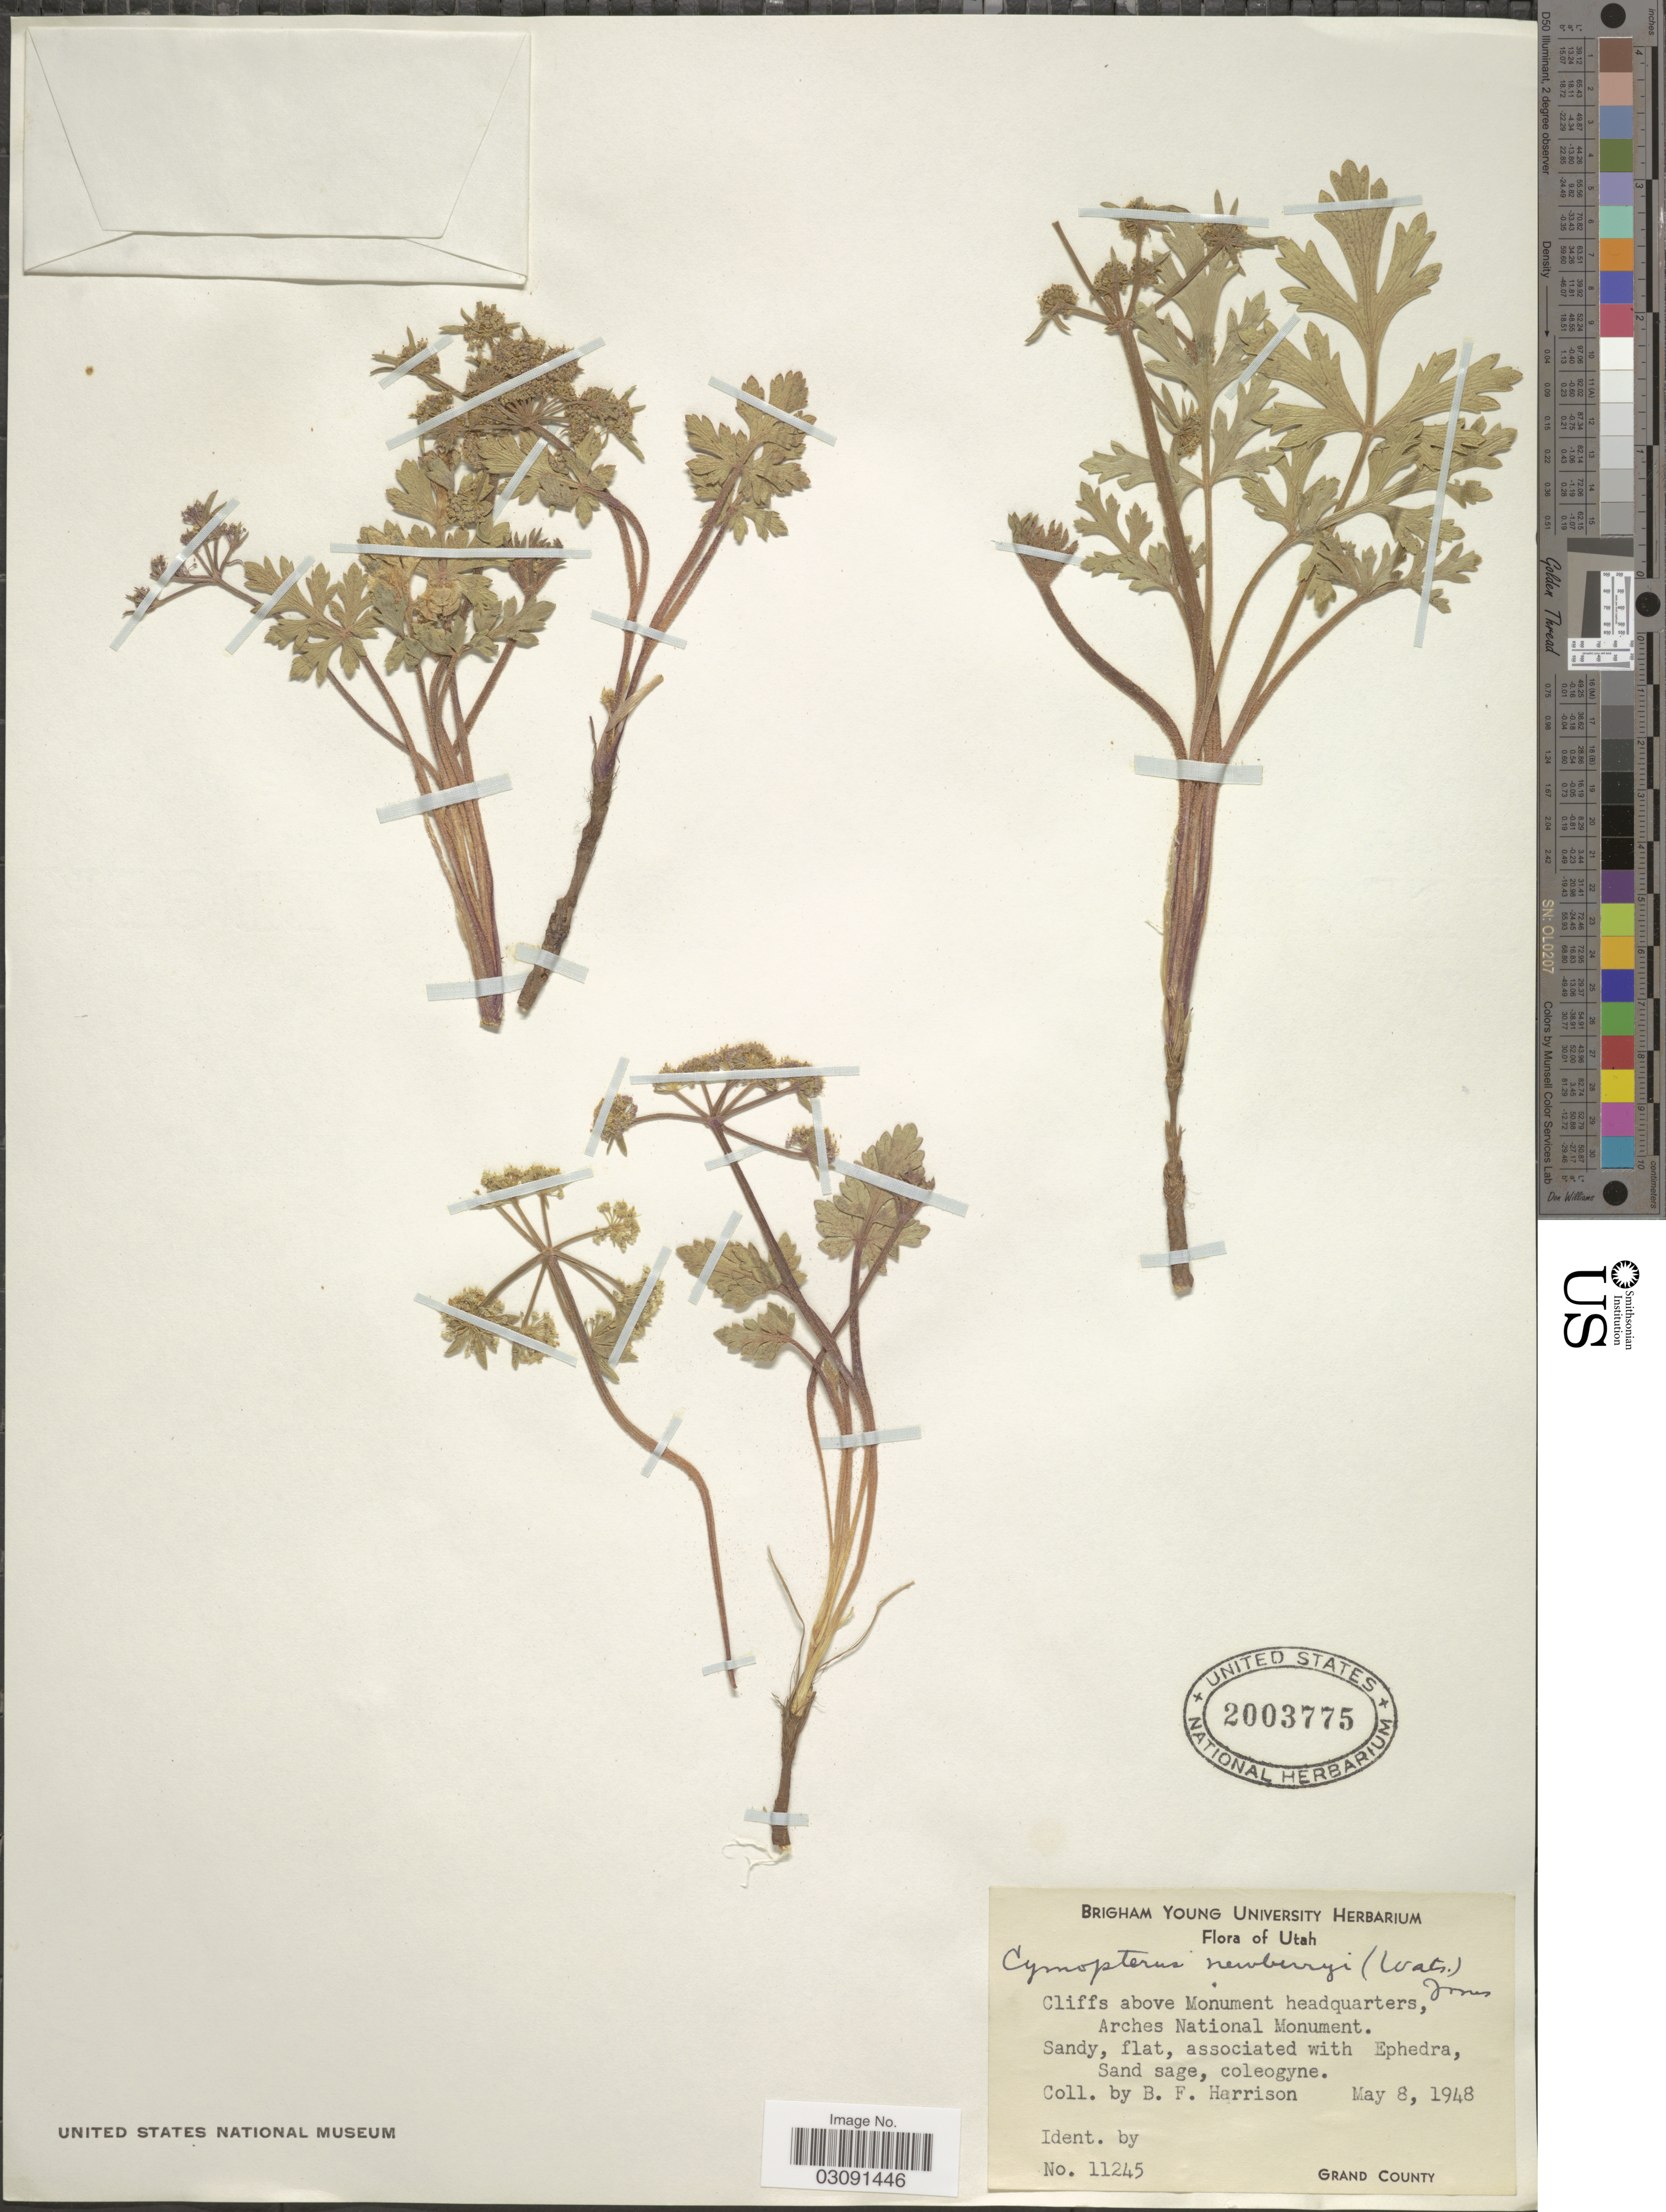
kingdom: Plantae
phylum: Tracheophyta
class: Magnoliopsida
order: Apiales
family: Apiaceae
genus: Cymopterus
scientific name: Cymopterus newberryi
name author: (S. Watson) M.E. Jones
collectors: B. F. Harrison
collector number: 11245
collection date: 1948-05-08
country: United States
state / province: Utah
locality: Cliffs above Monument headquarters, Arches National Monument. Grand County.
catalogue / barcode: US 2003775